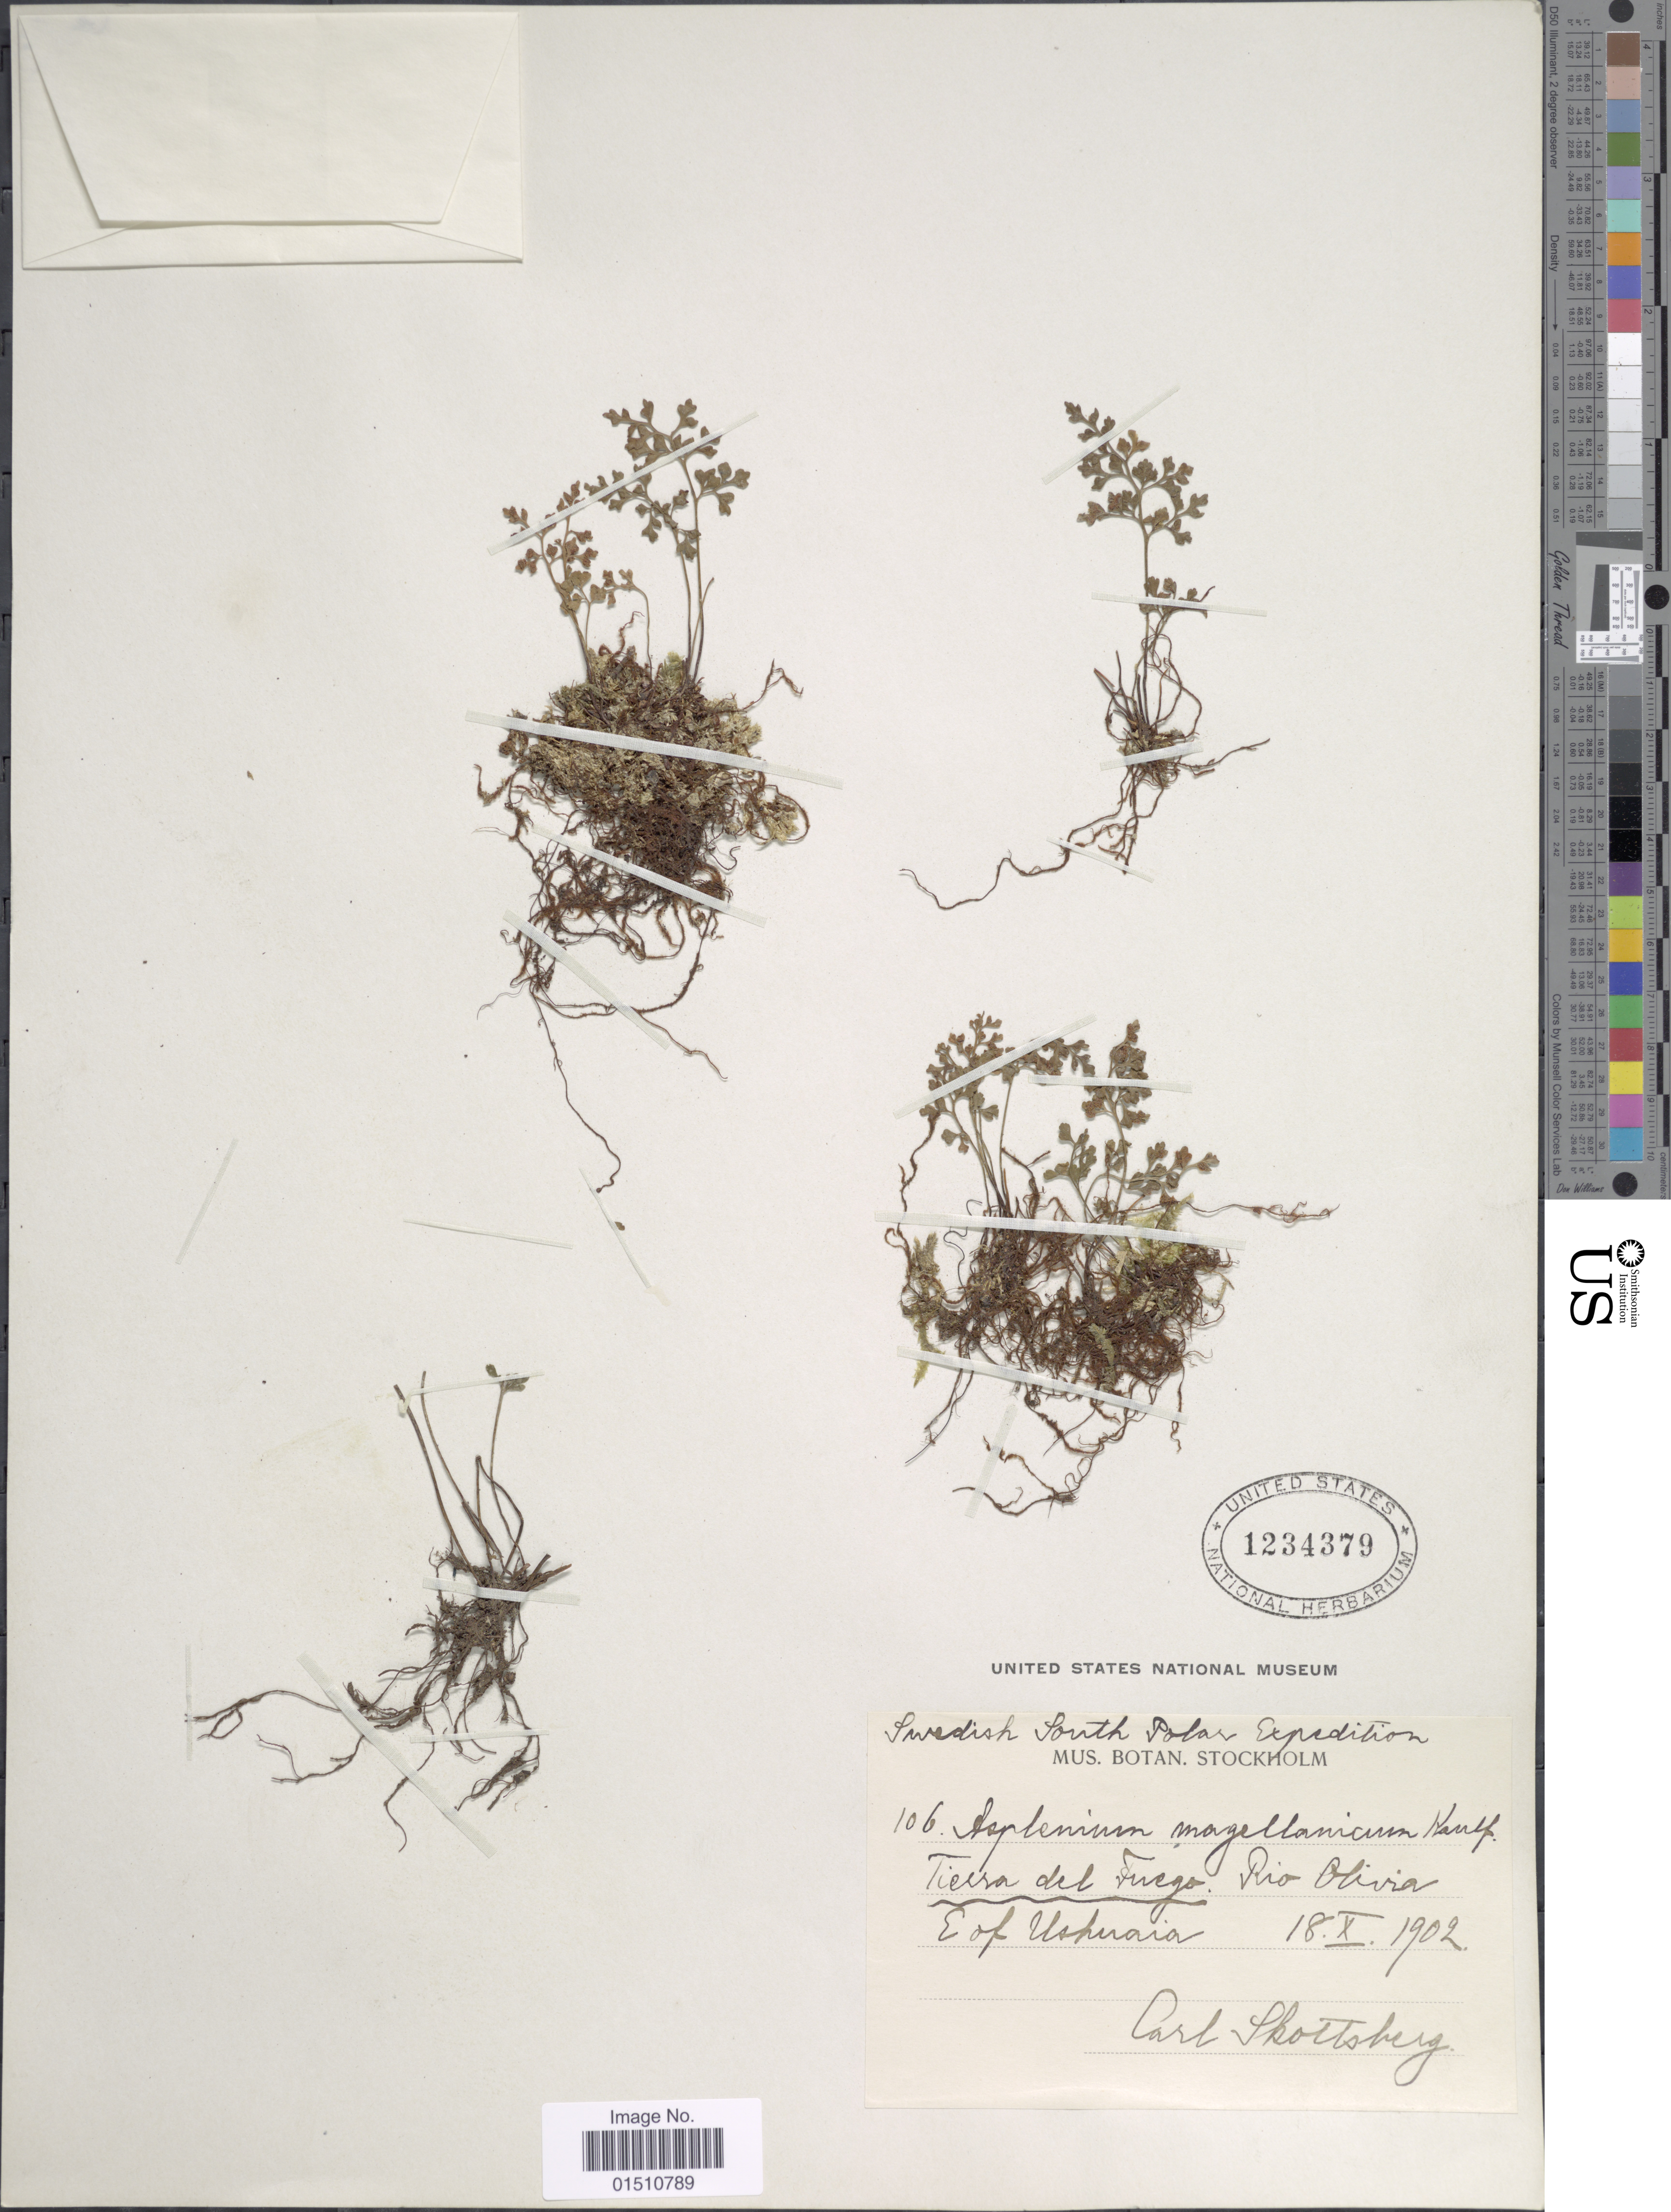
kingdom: Plantae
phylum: Tracheophyta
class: Polypodiopsida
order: Polypodiales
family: Aspleniaceae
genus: Asplenium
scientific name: Asplenium dareoides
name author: Desv.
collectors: C. Skottsberg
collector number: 106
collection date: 1902-10-18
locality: Swedish South Polar Expedition, Tierra del Fuego, Rio Olivia, E of Ushuaia.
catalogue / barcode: US 1234379